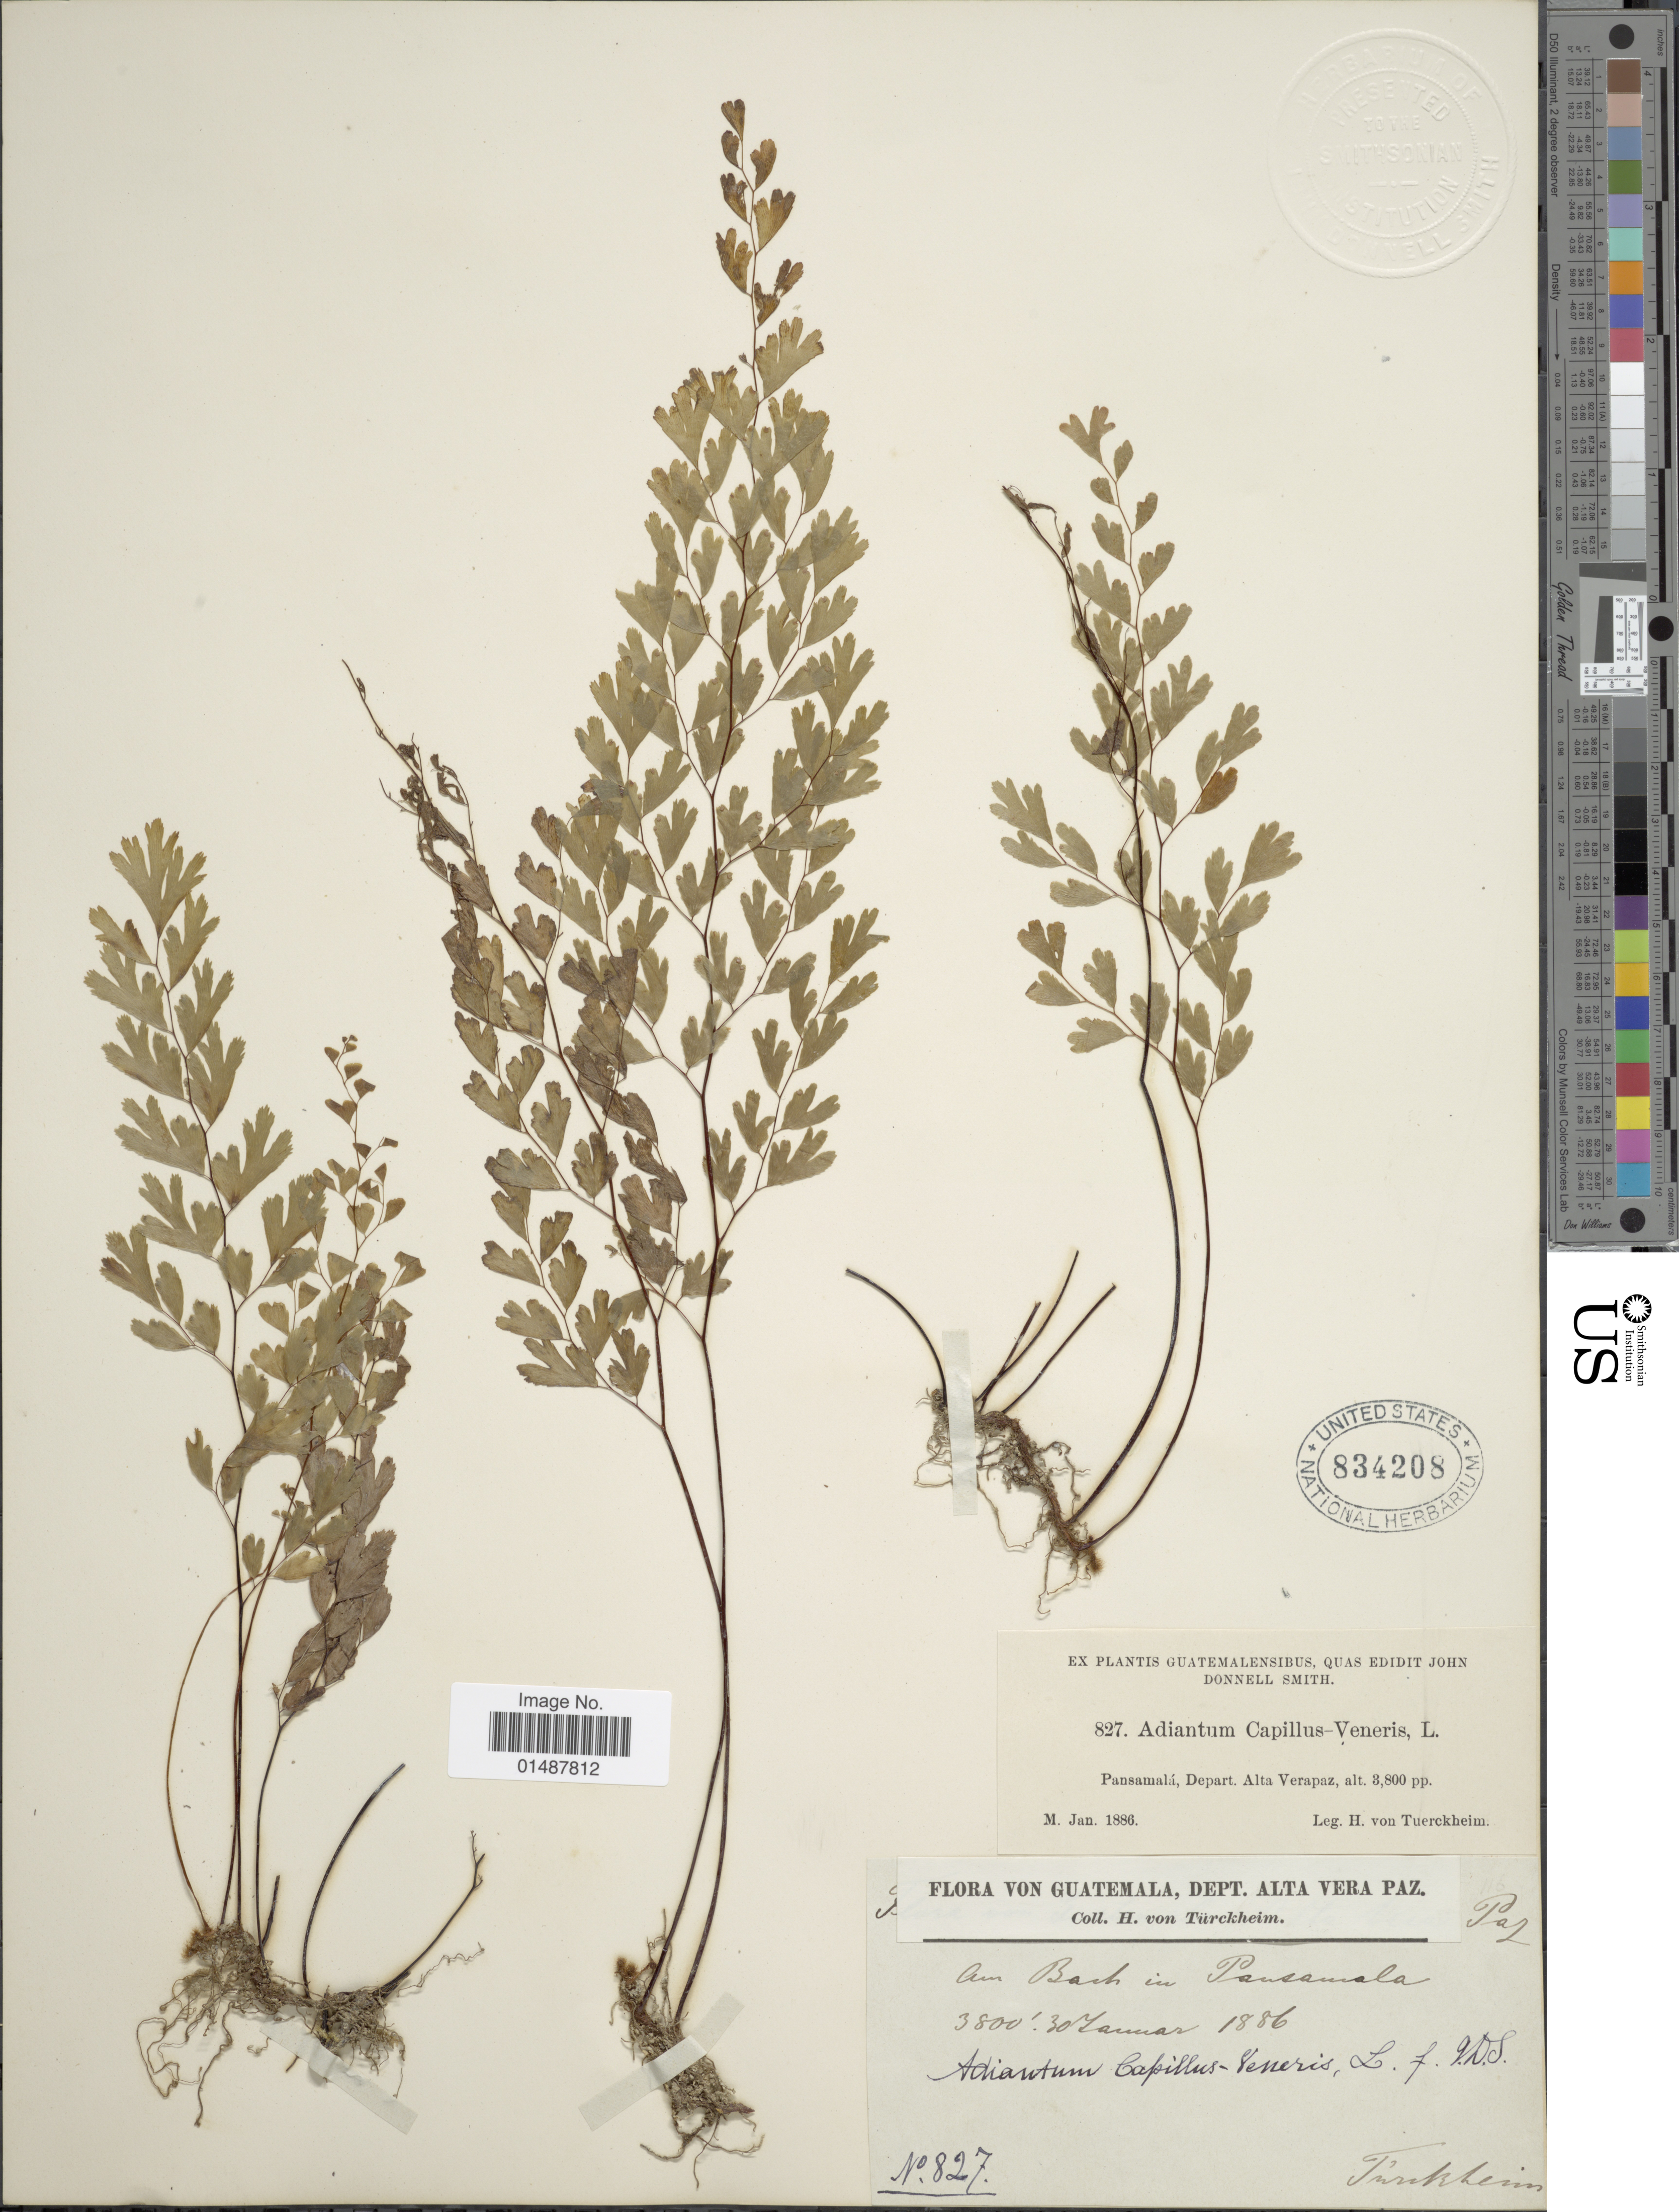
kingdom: Plantae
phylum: Tracheophyta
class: Polypodiopsida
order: Polypodiales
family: Pteridaceae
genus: Adiantum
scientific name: Adiantum capillus-veneris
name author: L.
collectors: H. von Türckheim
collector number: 827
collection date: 1886-01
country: Guatemala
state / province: Alta Verapaz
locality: Pansamala, Depart. Alta Verapaz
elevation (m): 1158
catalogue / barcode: US 834208